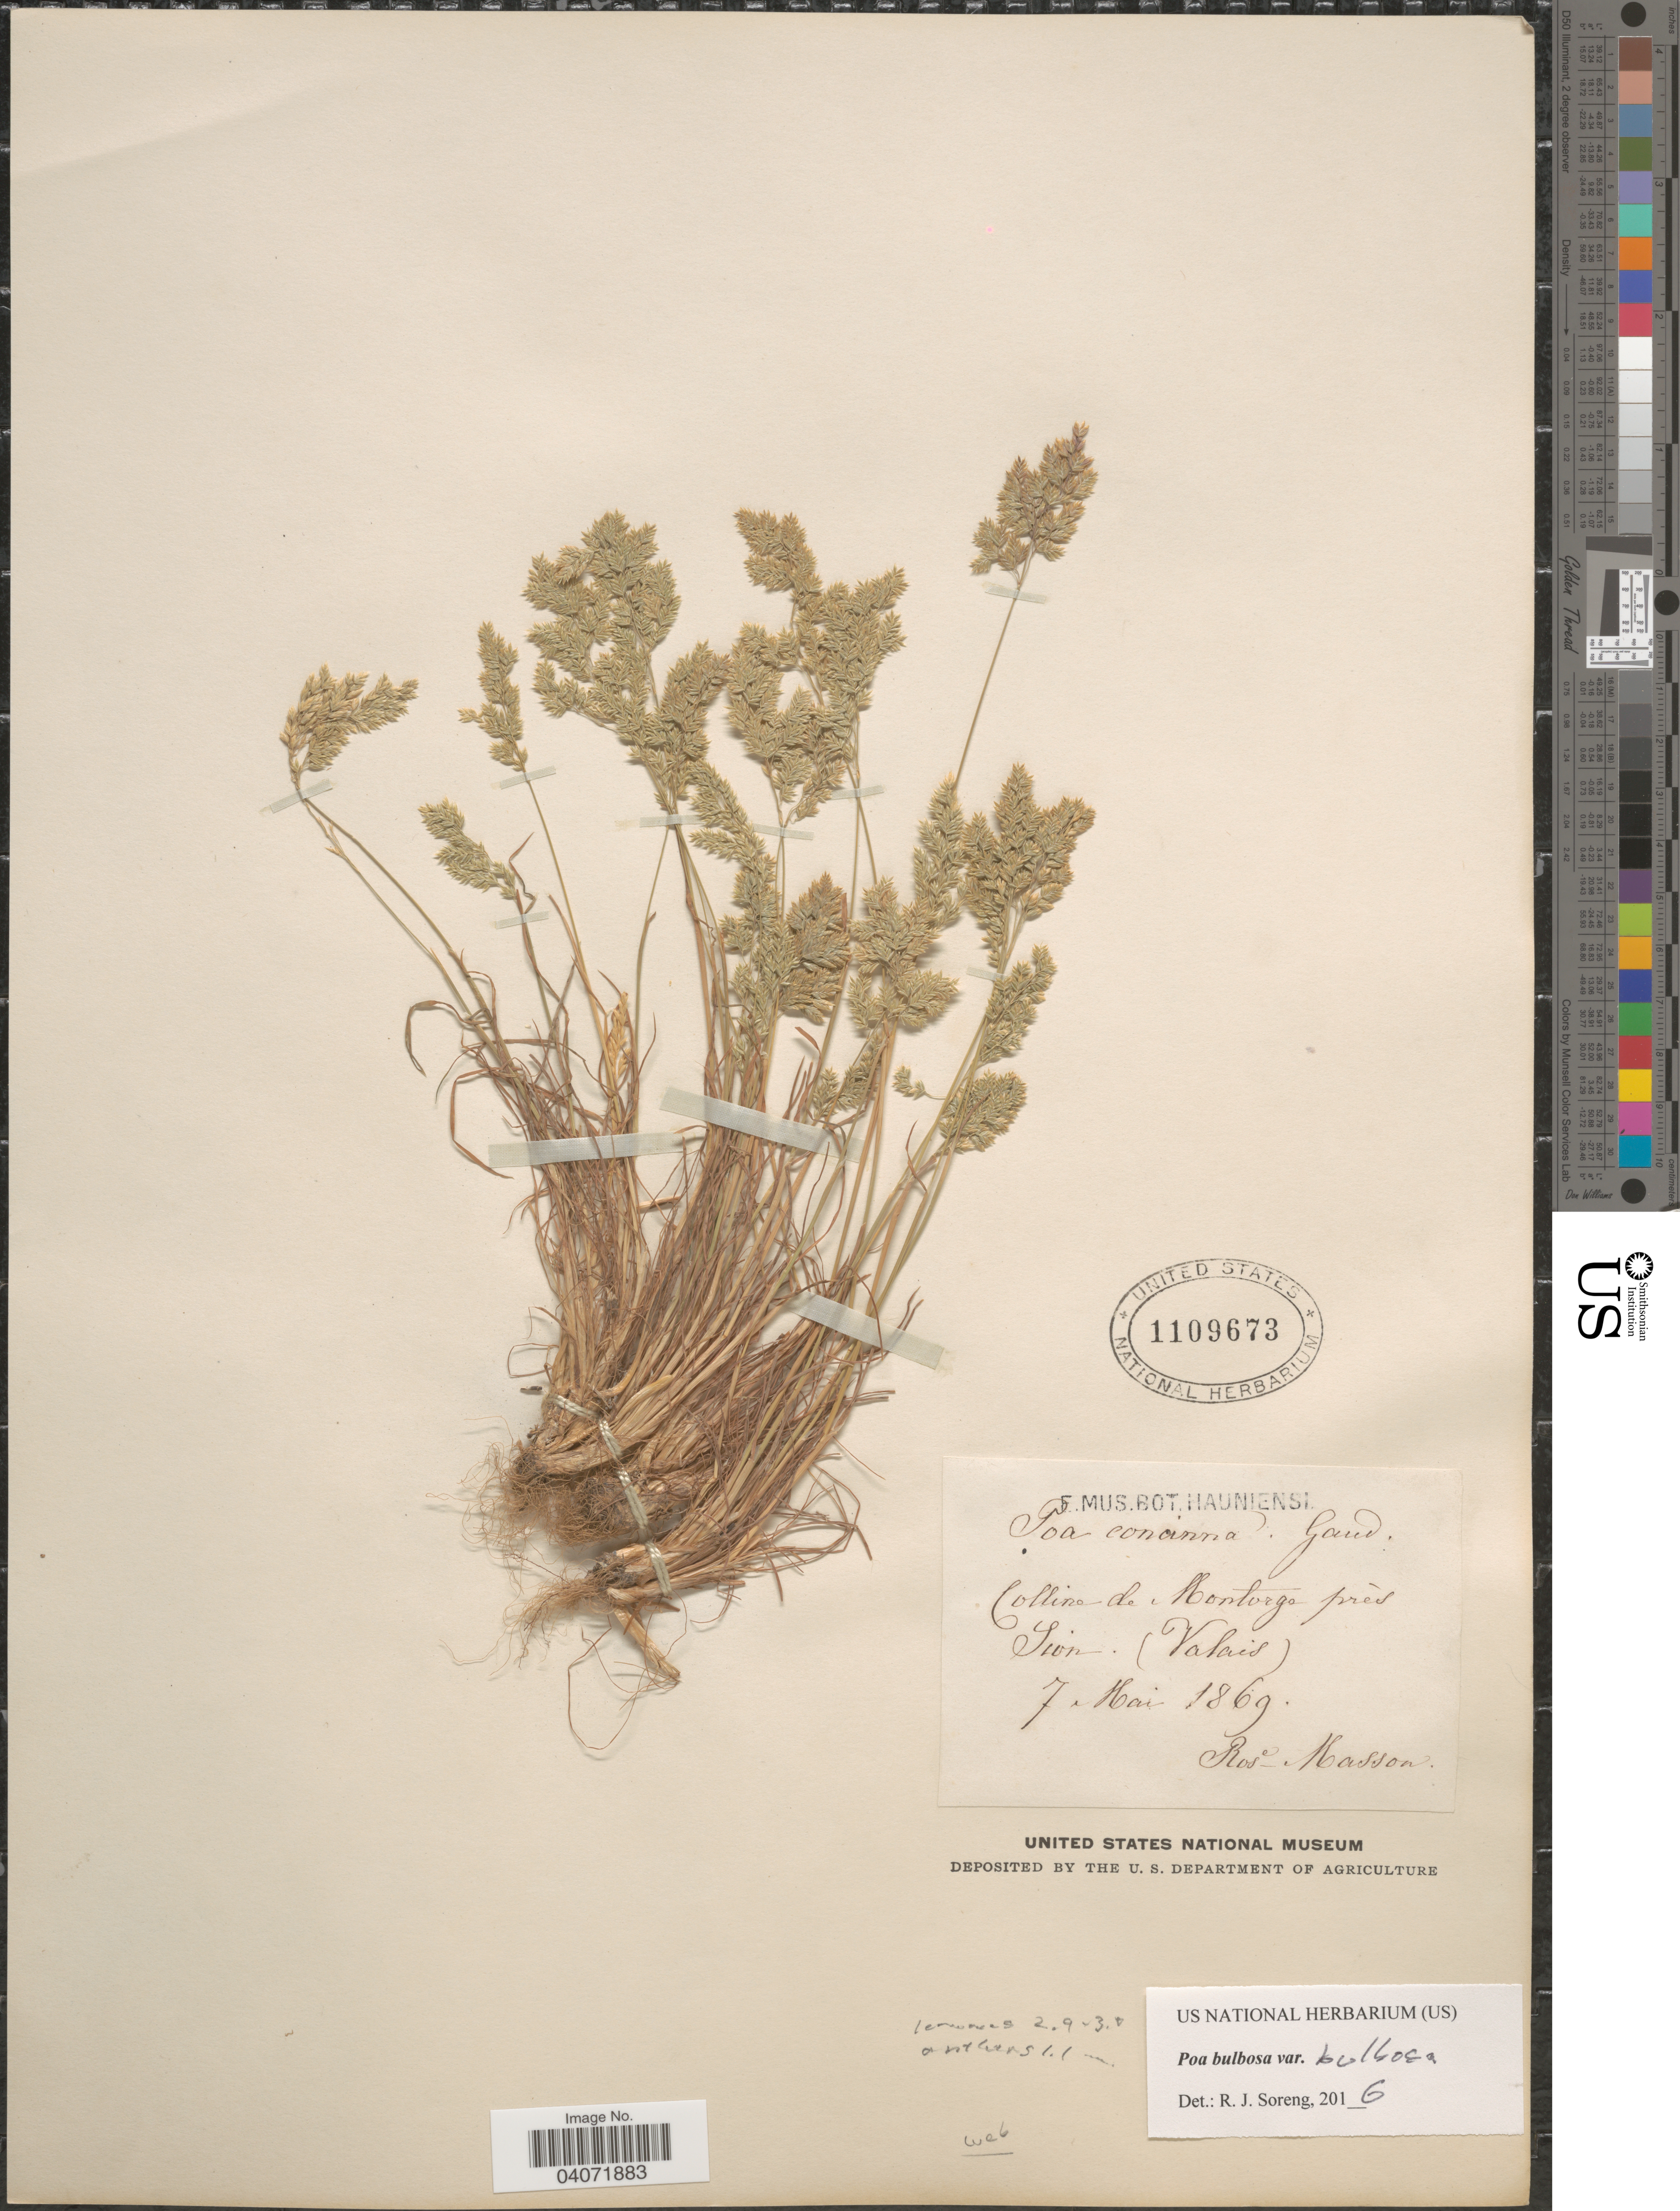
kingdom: Plantae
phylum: Tracheophyta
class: Liliopsida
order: Poales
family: Poaceae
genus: Poa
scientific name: Poa perconcinna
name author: J.R. Edm.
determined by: Soreng, Robert J., Research Associate (BOT), Smithsonian Institution - National Museum of Natural History (UNITED STATES)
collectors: R. Masson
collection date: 1869-05-07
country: Switzerland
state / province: Valais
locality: Colline de. Montorge près Sion. (Valais).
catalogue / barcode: US 1109673